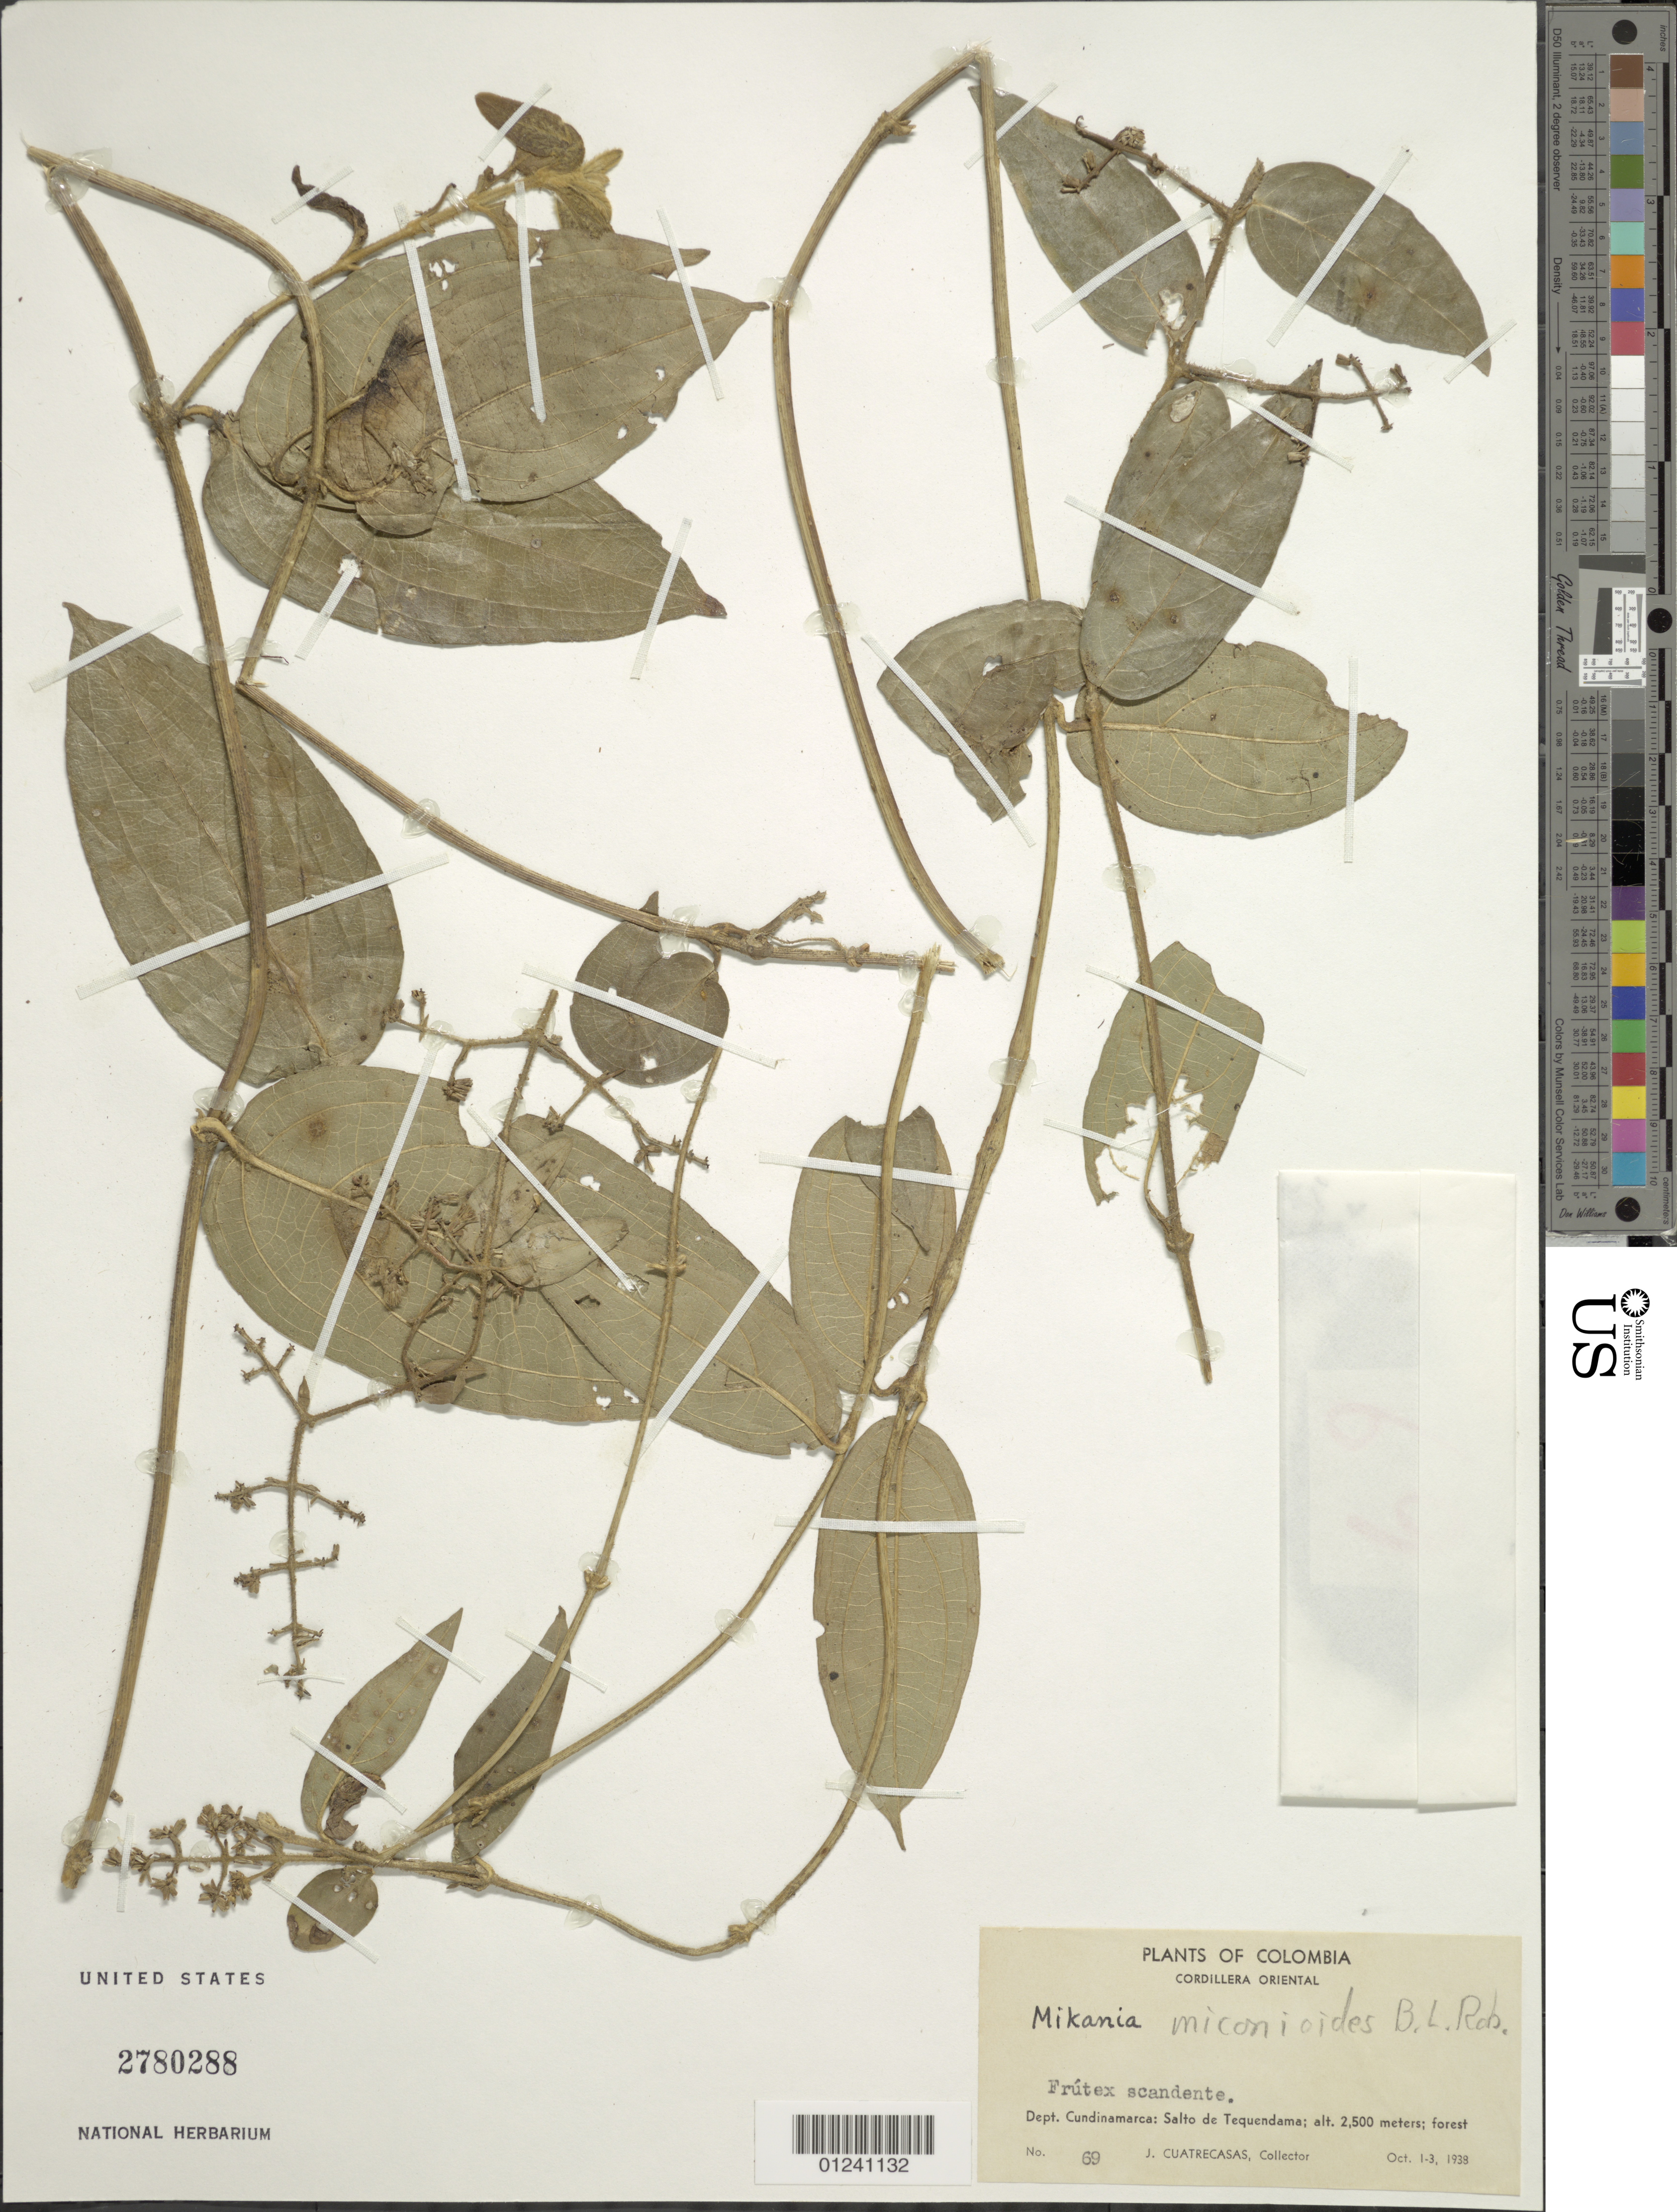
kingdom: Plantae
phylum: Tracheophyta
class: Magnoliopsida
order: Asterales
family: Asteraceae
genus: Mikania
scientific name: Mikania miconioides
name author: B.L. Rob.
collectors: J. Cuatrecasas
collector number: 69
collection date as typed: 1-Oct-38 to 3-Oct-38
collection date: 1938-10-01/1938-10-03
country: Colombia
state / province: Cundinamarca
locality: Salto de Tequendama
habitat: forest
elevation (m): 2500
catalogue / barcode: US 2780288